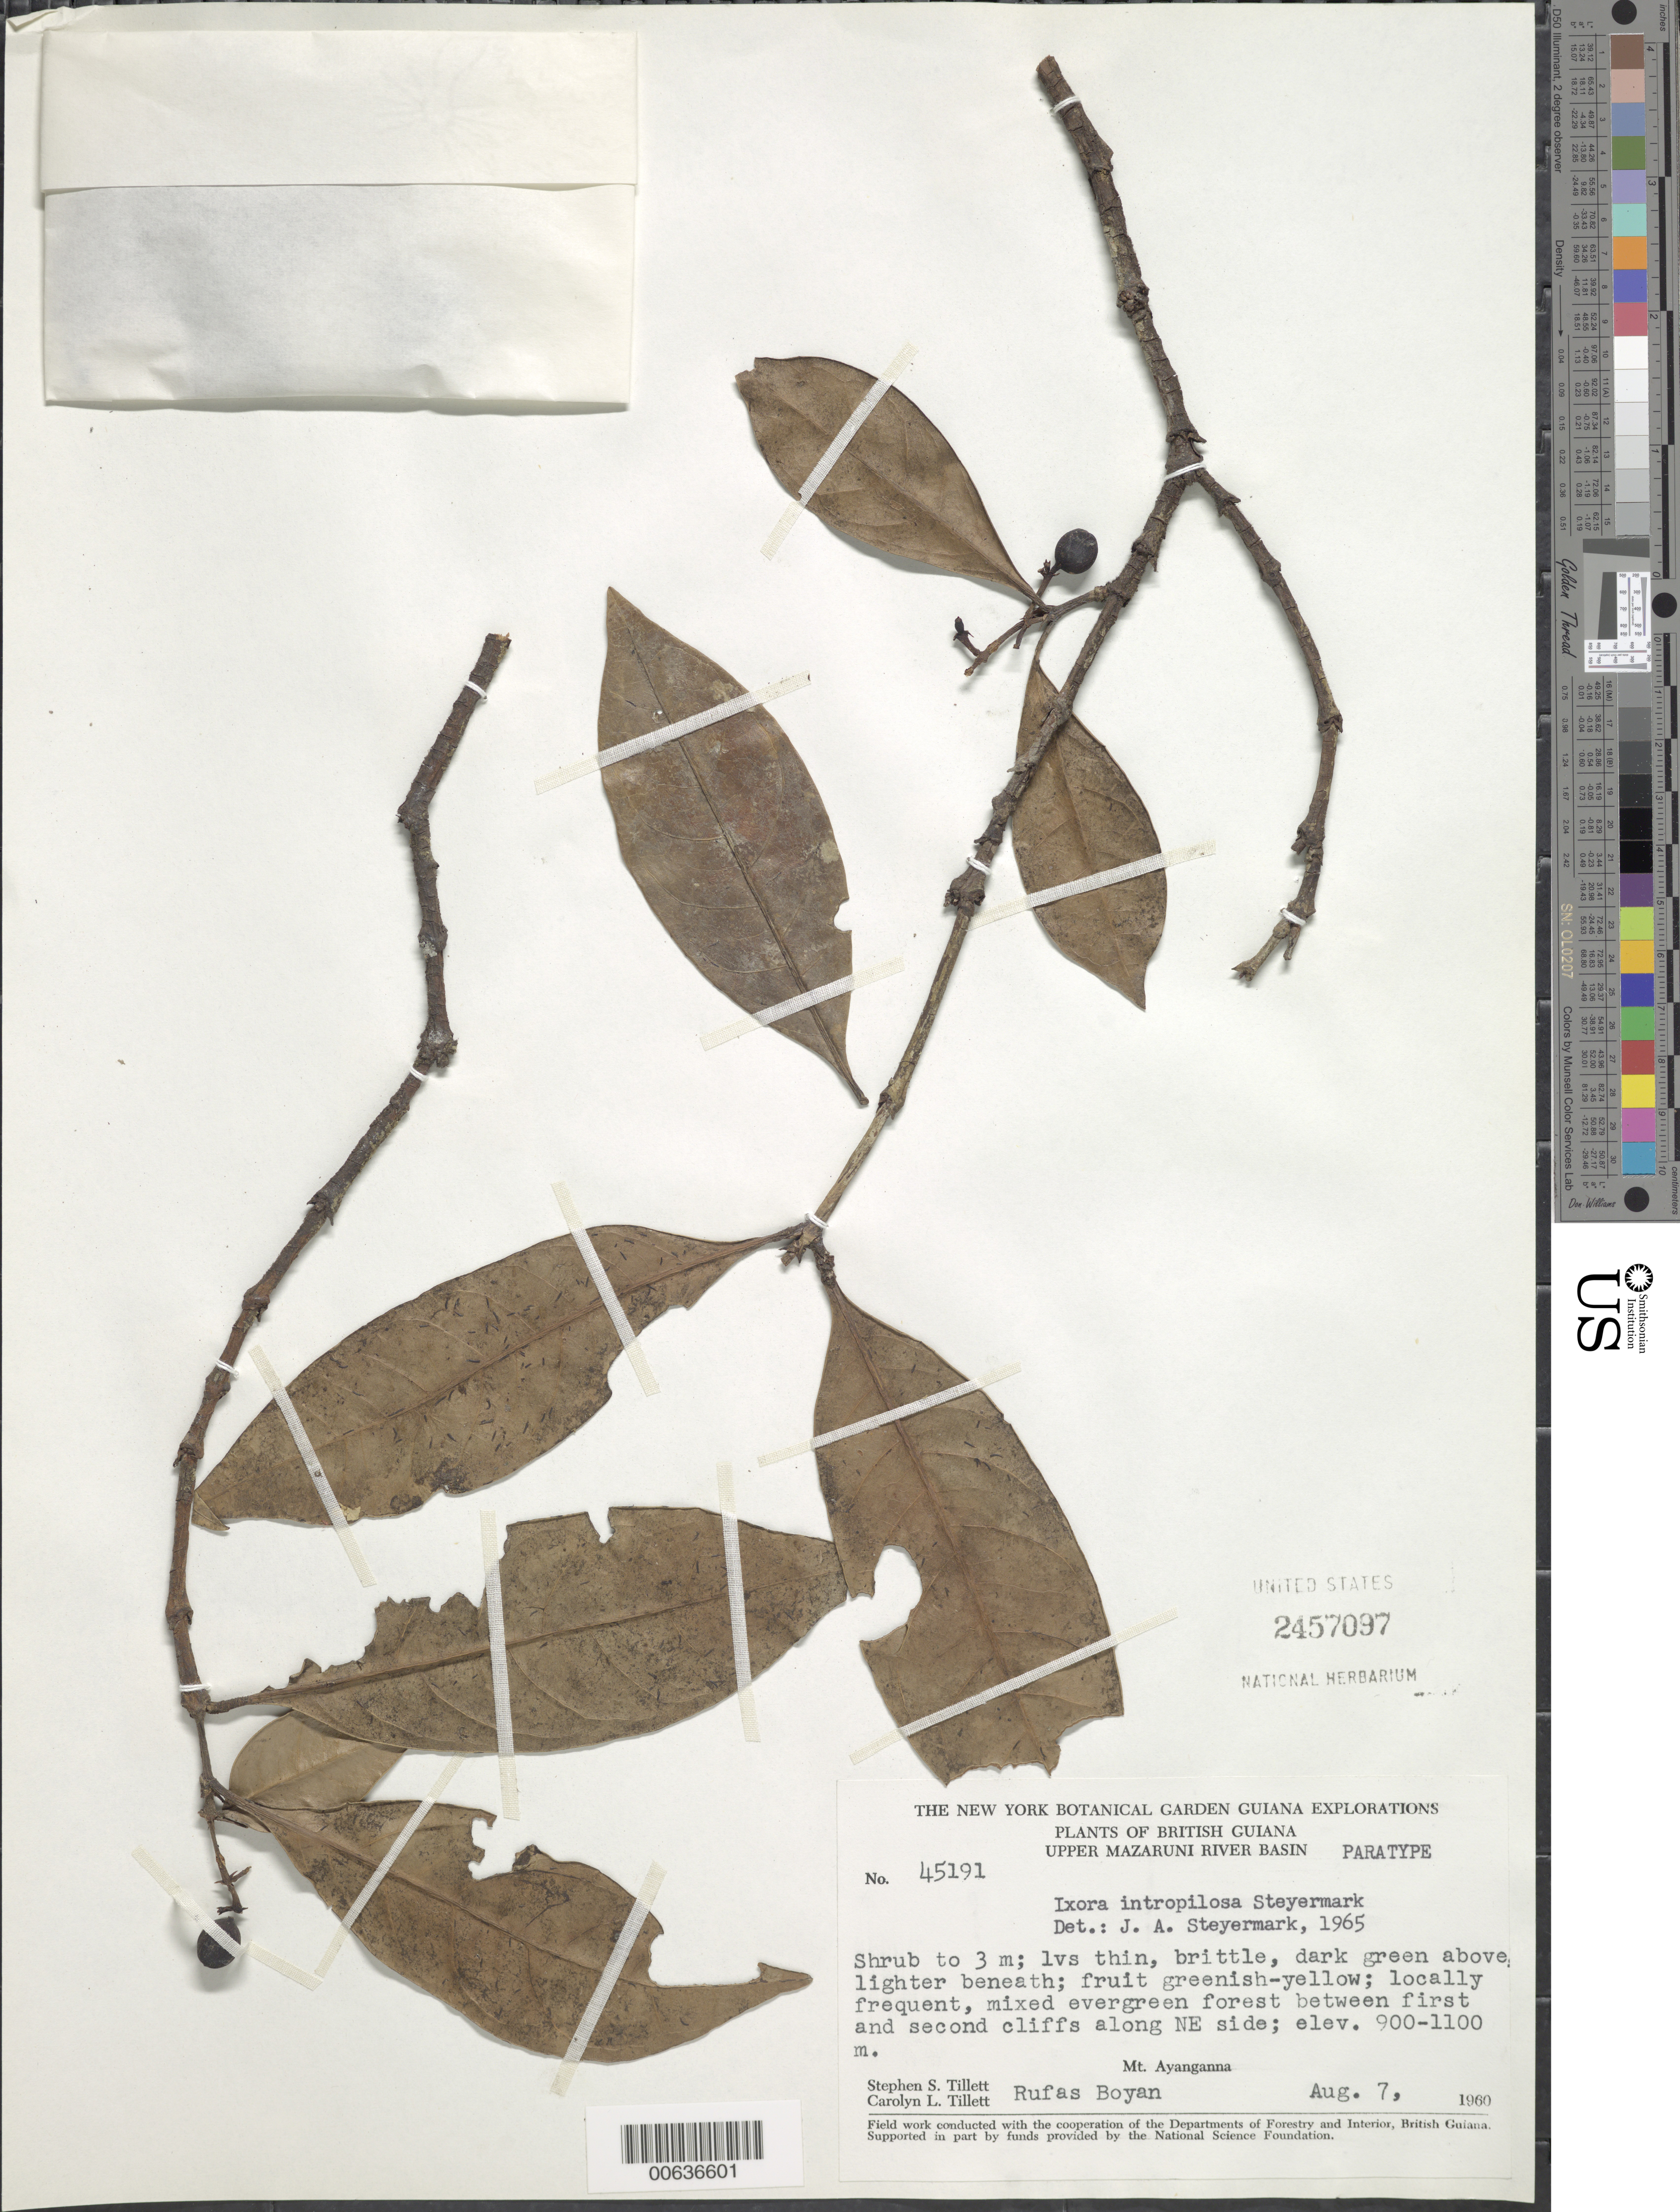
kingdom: Plantae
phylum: Tracheophyta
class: Magnoliopsida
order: Gentianales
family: Rubiaceae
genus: Ixora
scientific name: Ixora intropilosa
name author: Steyerm.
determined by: Steyermark, Julian A., (VEN)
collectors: S. S. Tillett, C. L. Tillett & R. Boyan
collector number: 45191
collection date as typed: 7-Aug-60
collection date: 1960-08-07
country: Guyana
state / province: Cuyuni-Mazaruni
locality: Mt. Ayanganna, betw. first & second cliffs along NE side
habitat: Mixed evergreen forest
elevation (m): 900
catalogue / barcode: US 2457097